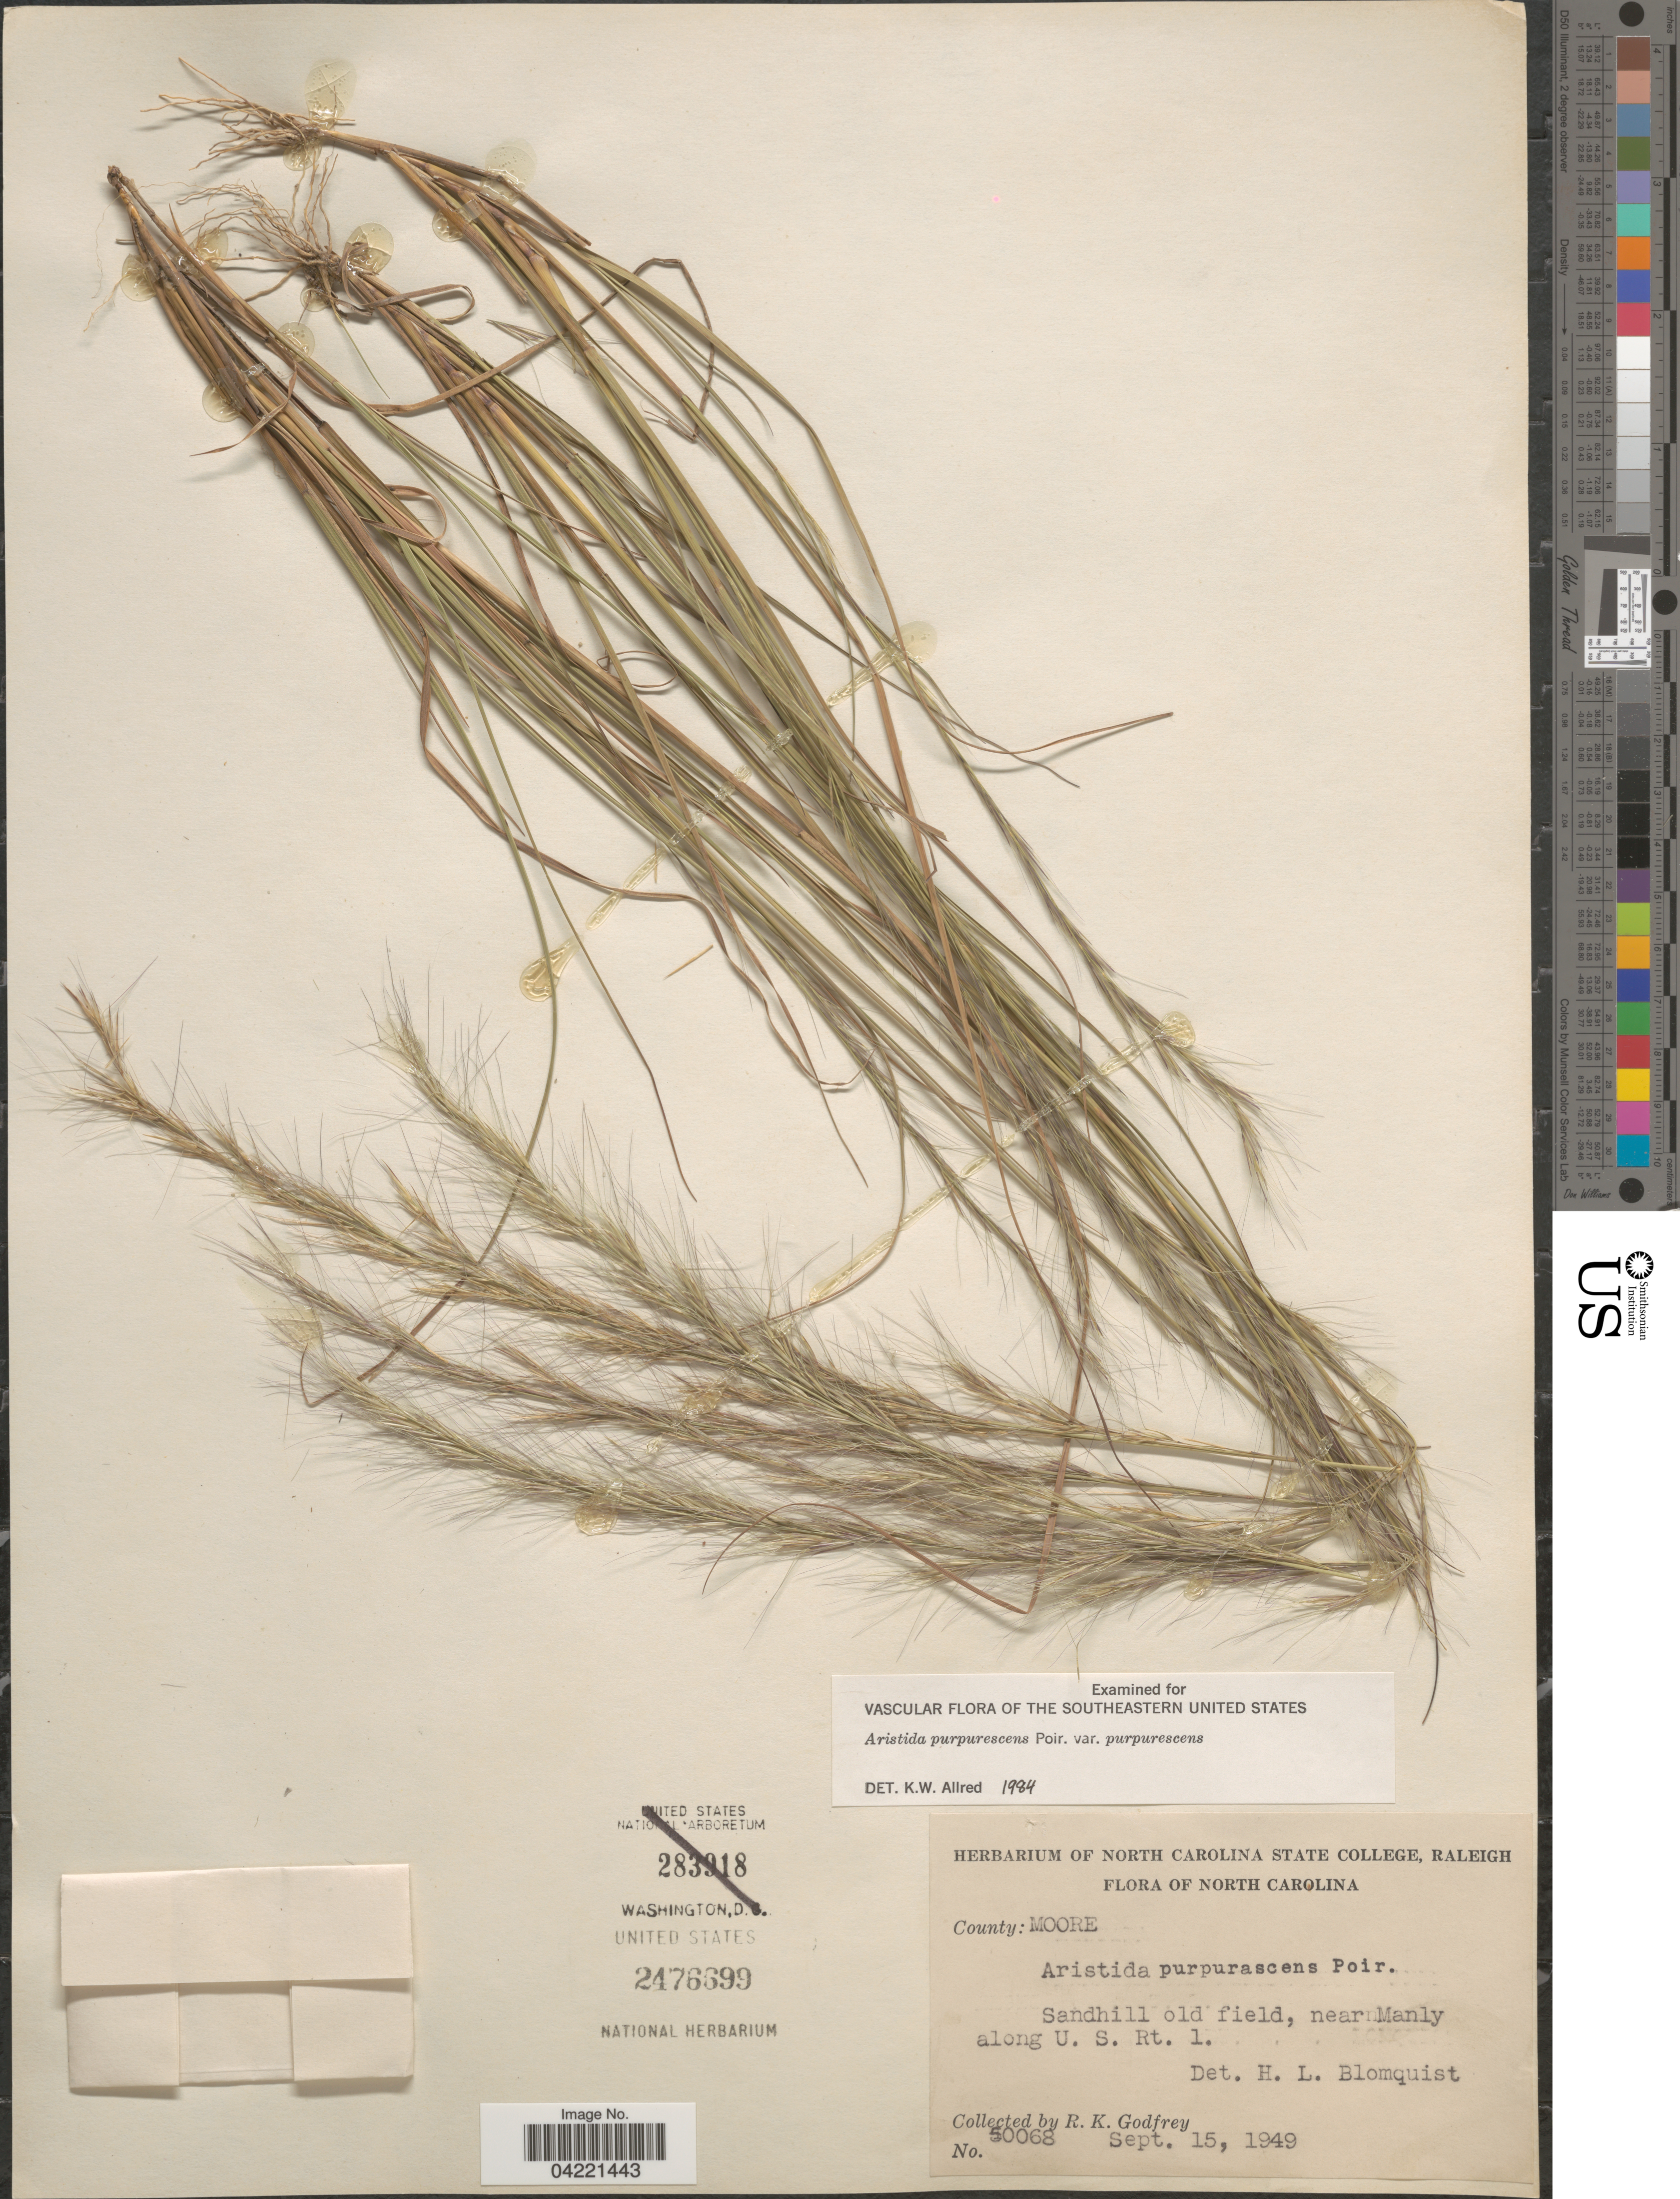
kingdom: Plantae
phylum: Tracheophyta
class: Liliopsida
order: Poales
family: Poaceae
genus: Aristida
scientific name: Aristida purpurascens var. purpurescens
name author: Poir.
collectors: R. K. Godfrey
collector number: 50068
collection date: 1949-09-15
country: United States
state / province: North Carolina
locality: County: Monroe. Sandhill old field, near Manly along U.S. Rt. 1.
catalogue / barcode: US 2476699